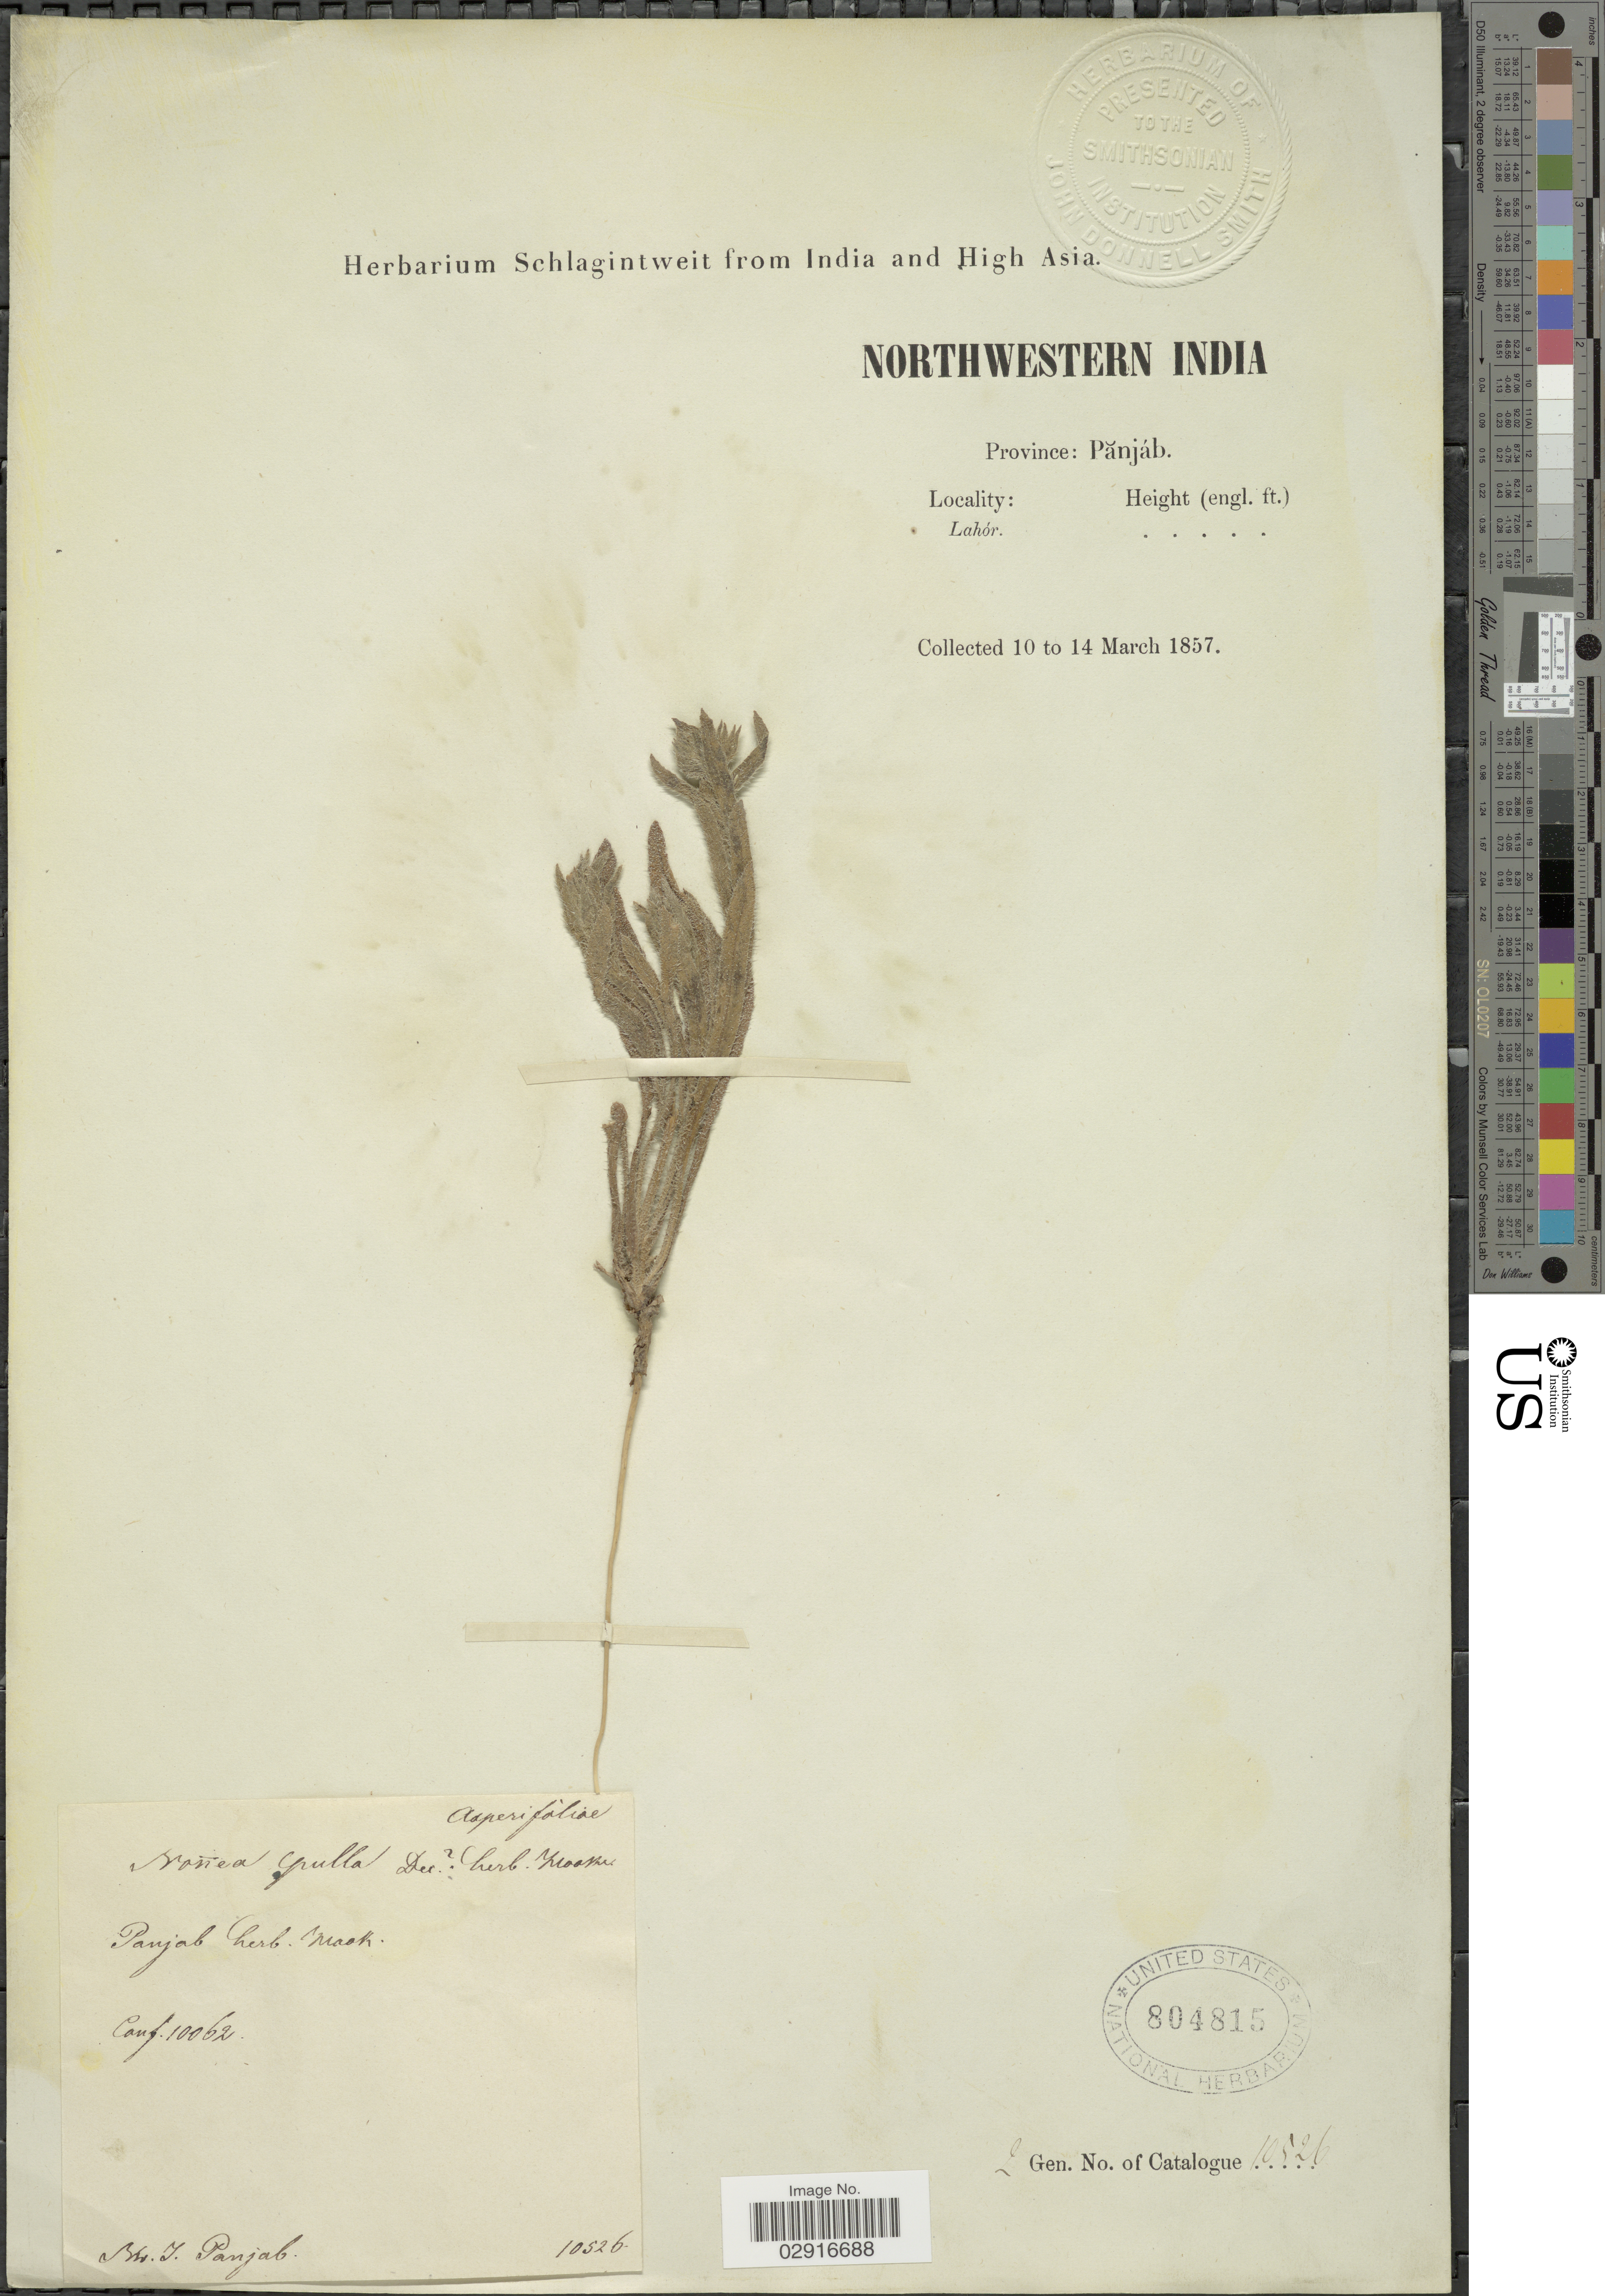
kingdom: Plantae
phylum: Tracheophyta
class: Magnoliopsida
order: Boraginales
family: Boraginaceae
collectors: ex herb. Schlagintweit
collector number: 10526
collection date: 1857-03-10/1857-03-14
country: India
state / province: Punjab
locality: Northwestern India. Province: Panjáb. Lahór.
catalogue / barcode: US 804815